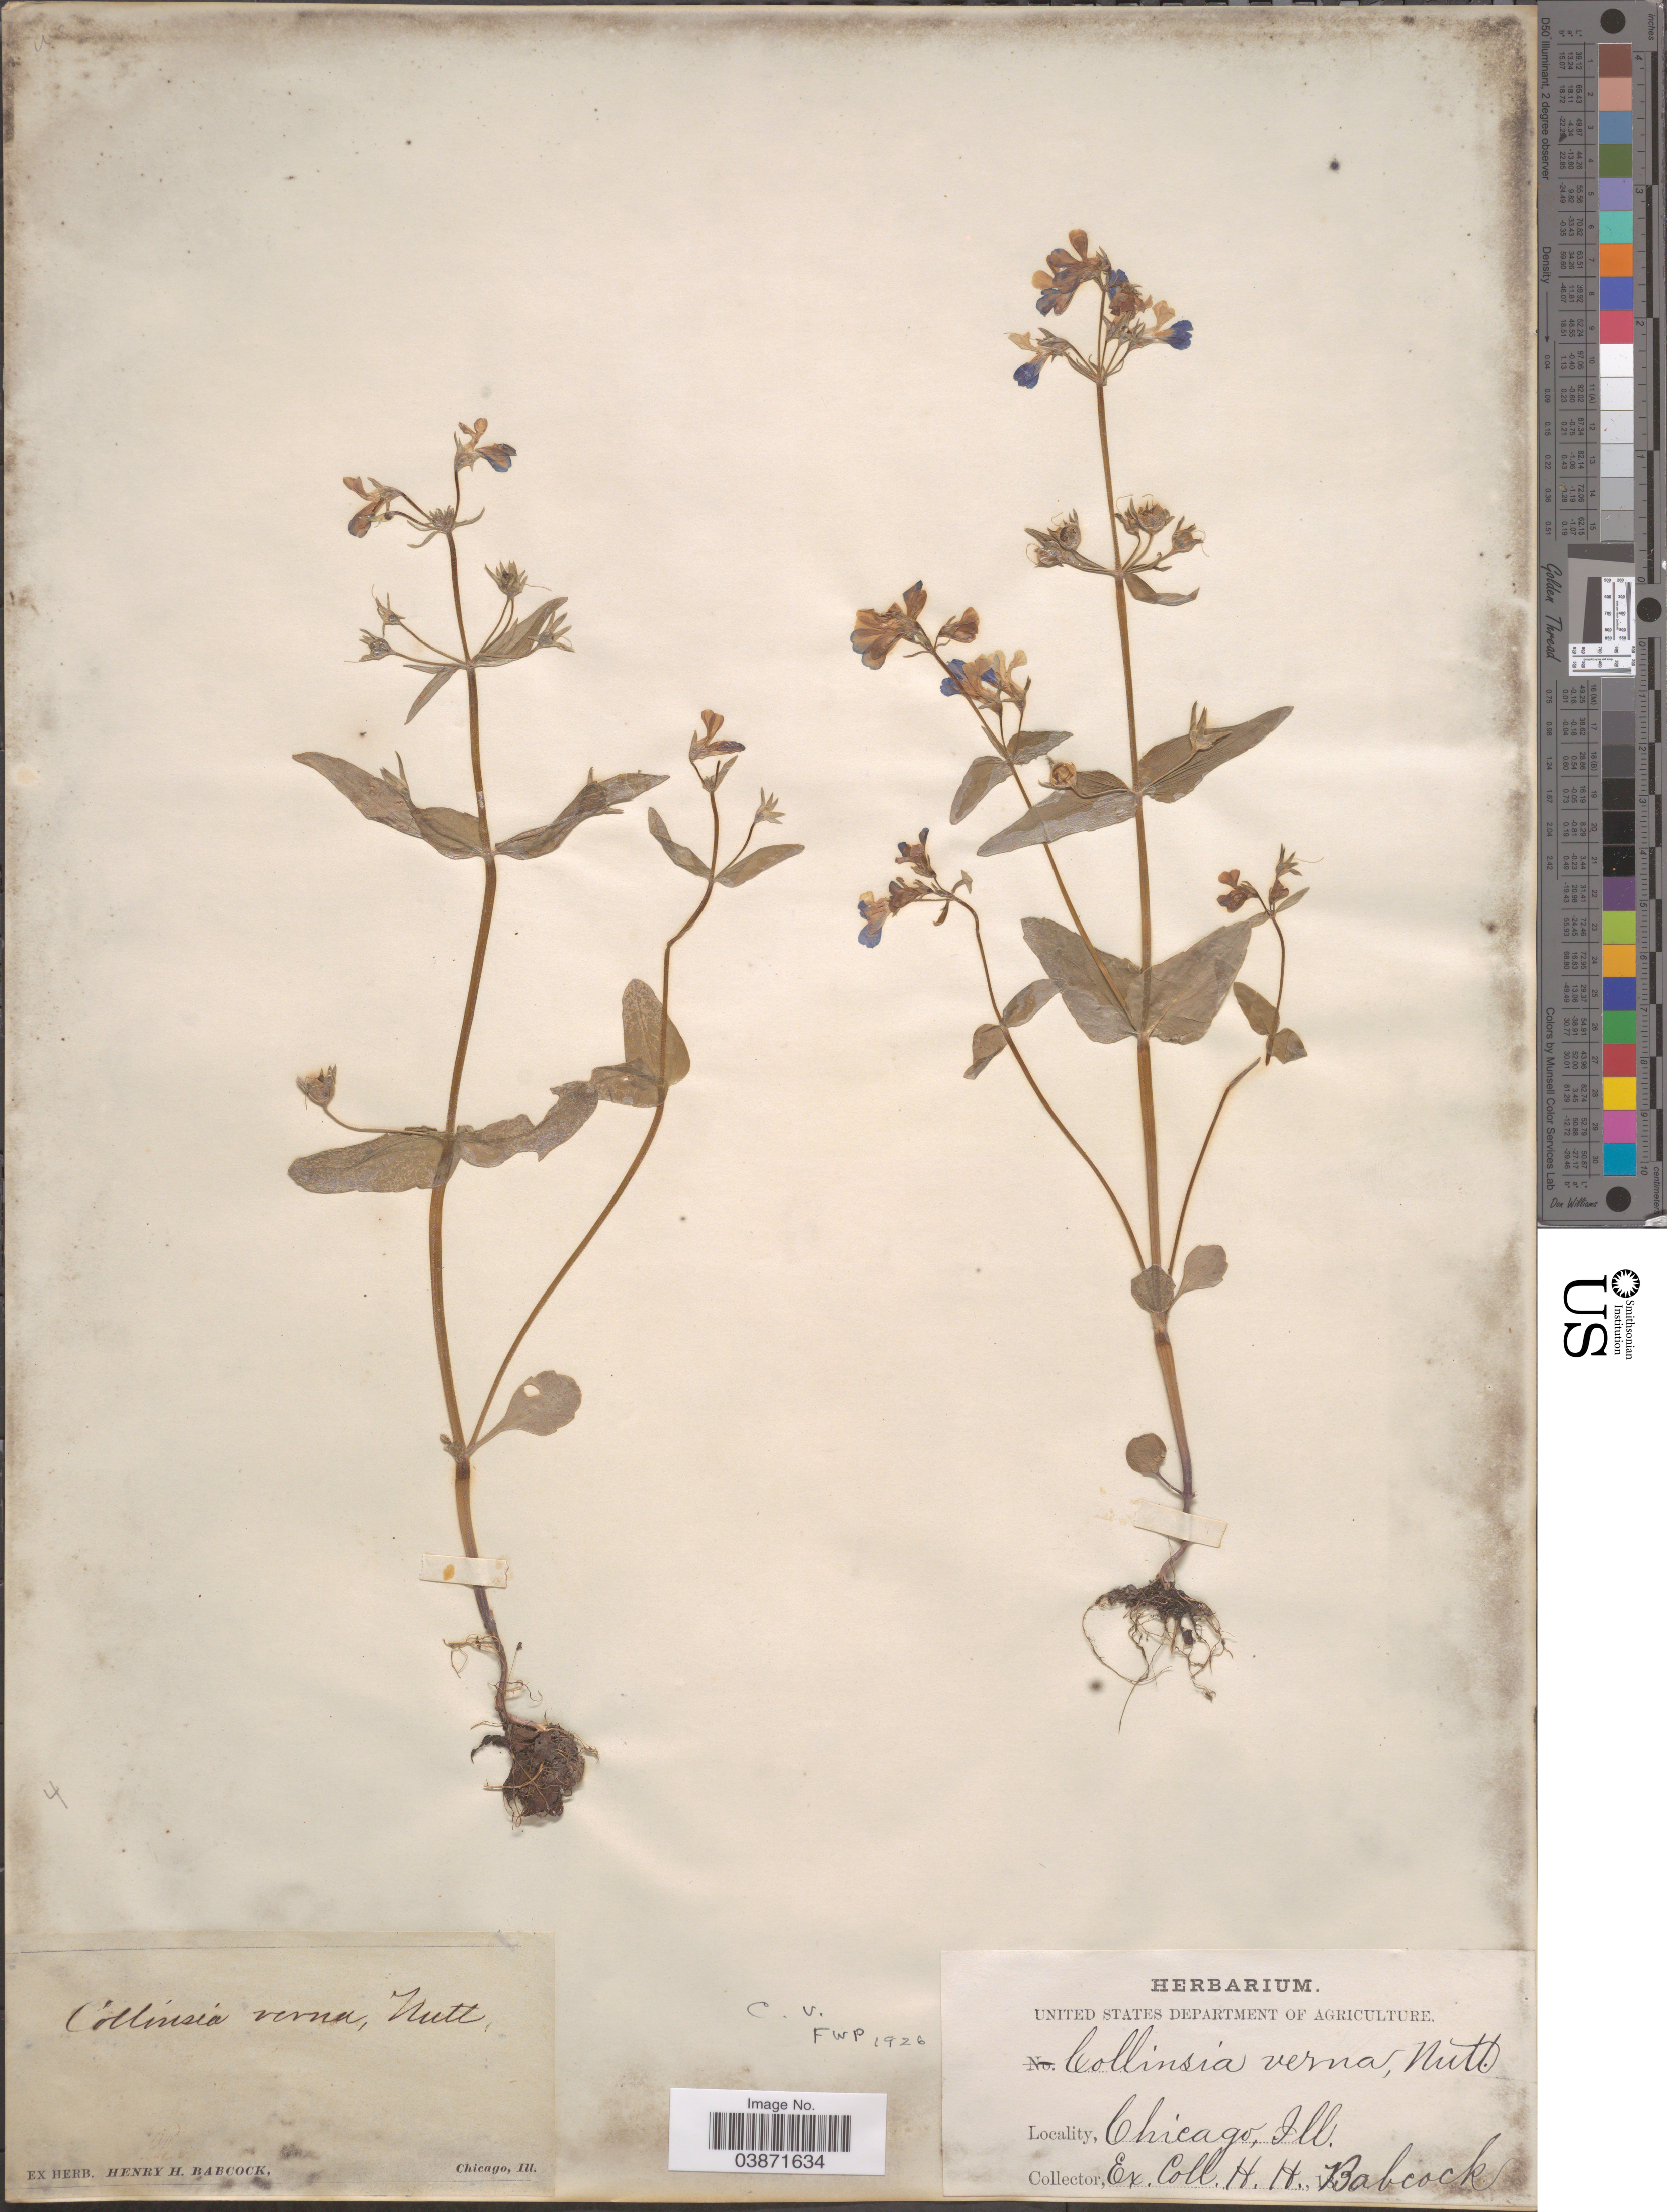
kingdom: Plantae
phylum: Tracheophyta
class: Magnoliopsida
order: Lamiales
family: Plantaginaceae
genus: Collinsia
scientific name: Collinsia verna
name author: Nutt.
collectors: ex herb. Henry Homes Babcock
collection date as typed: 18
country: United States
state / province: Illinois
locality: Chicago.